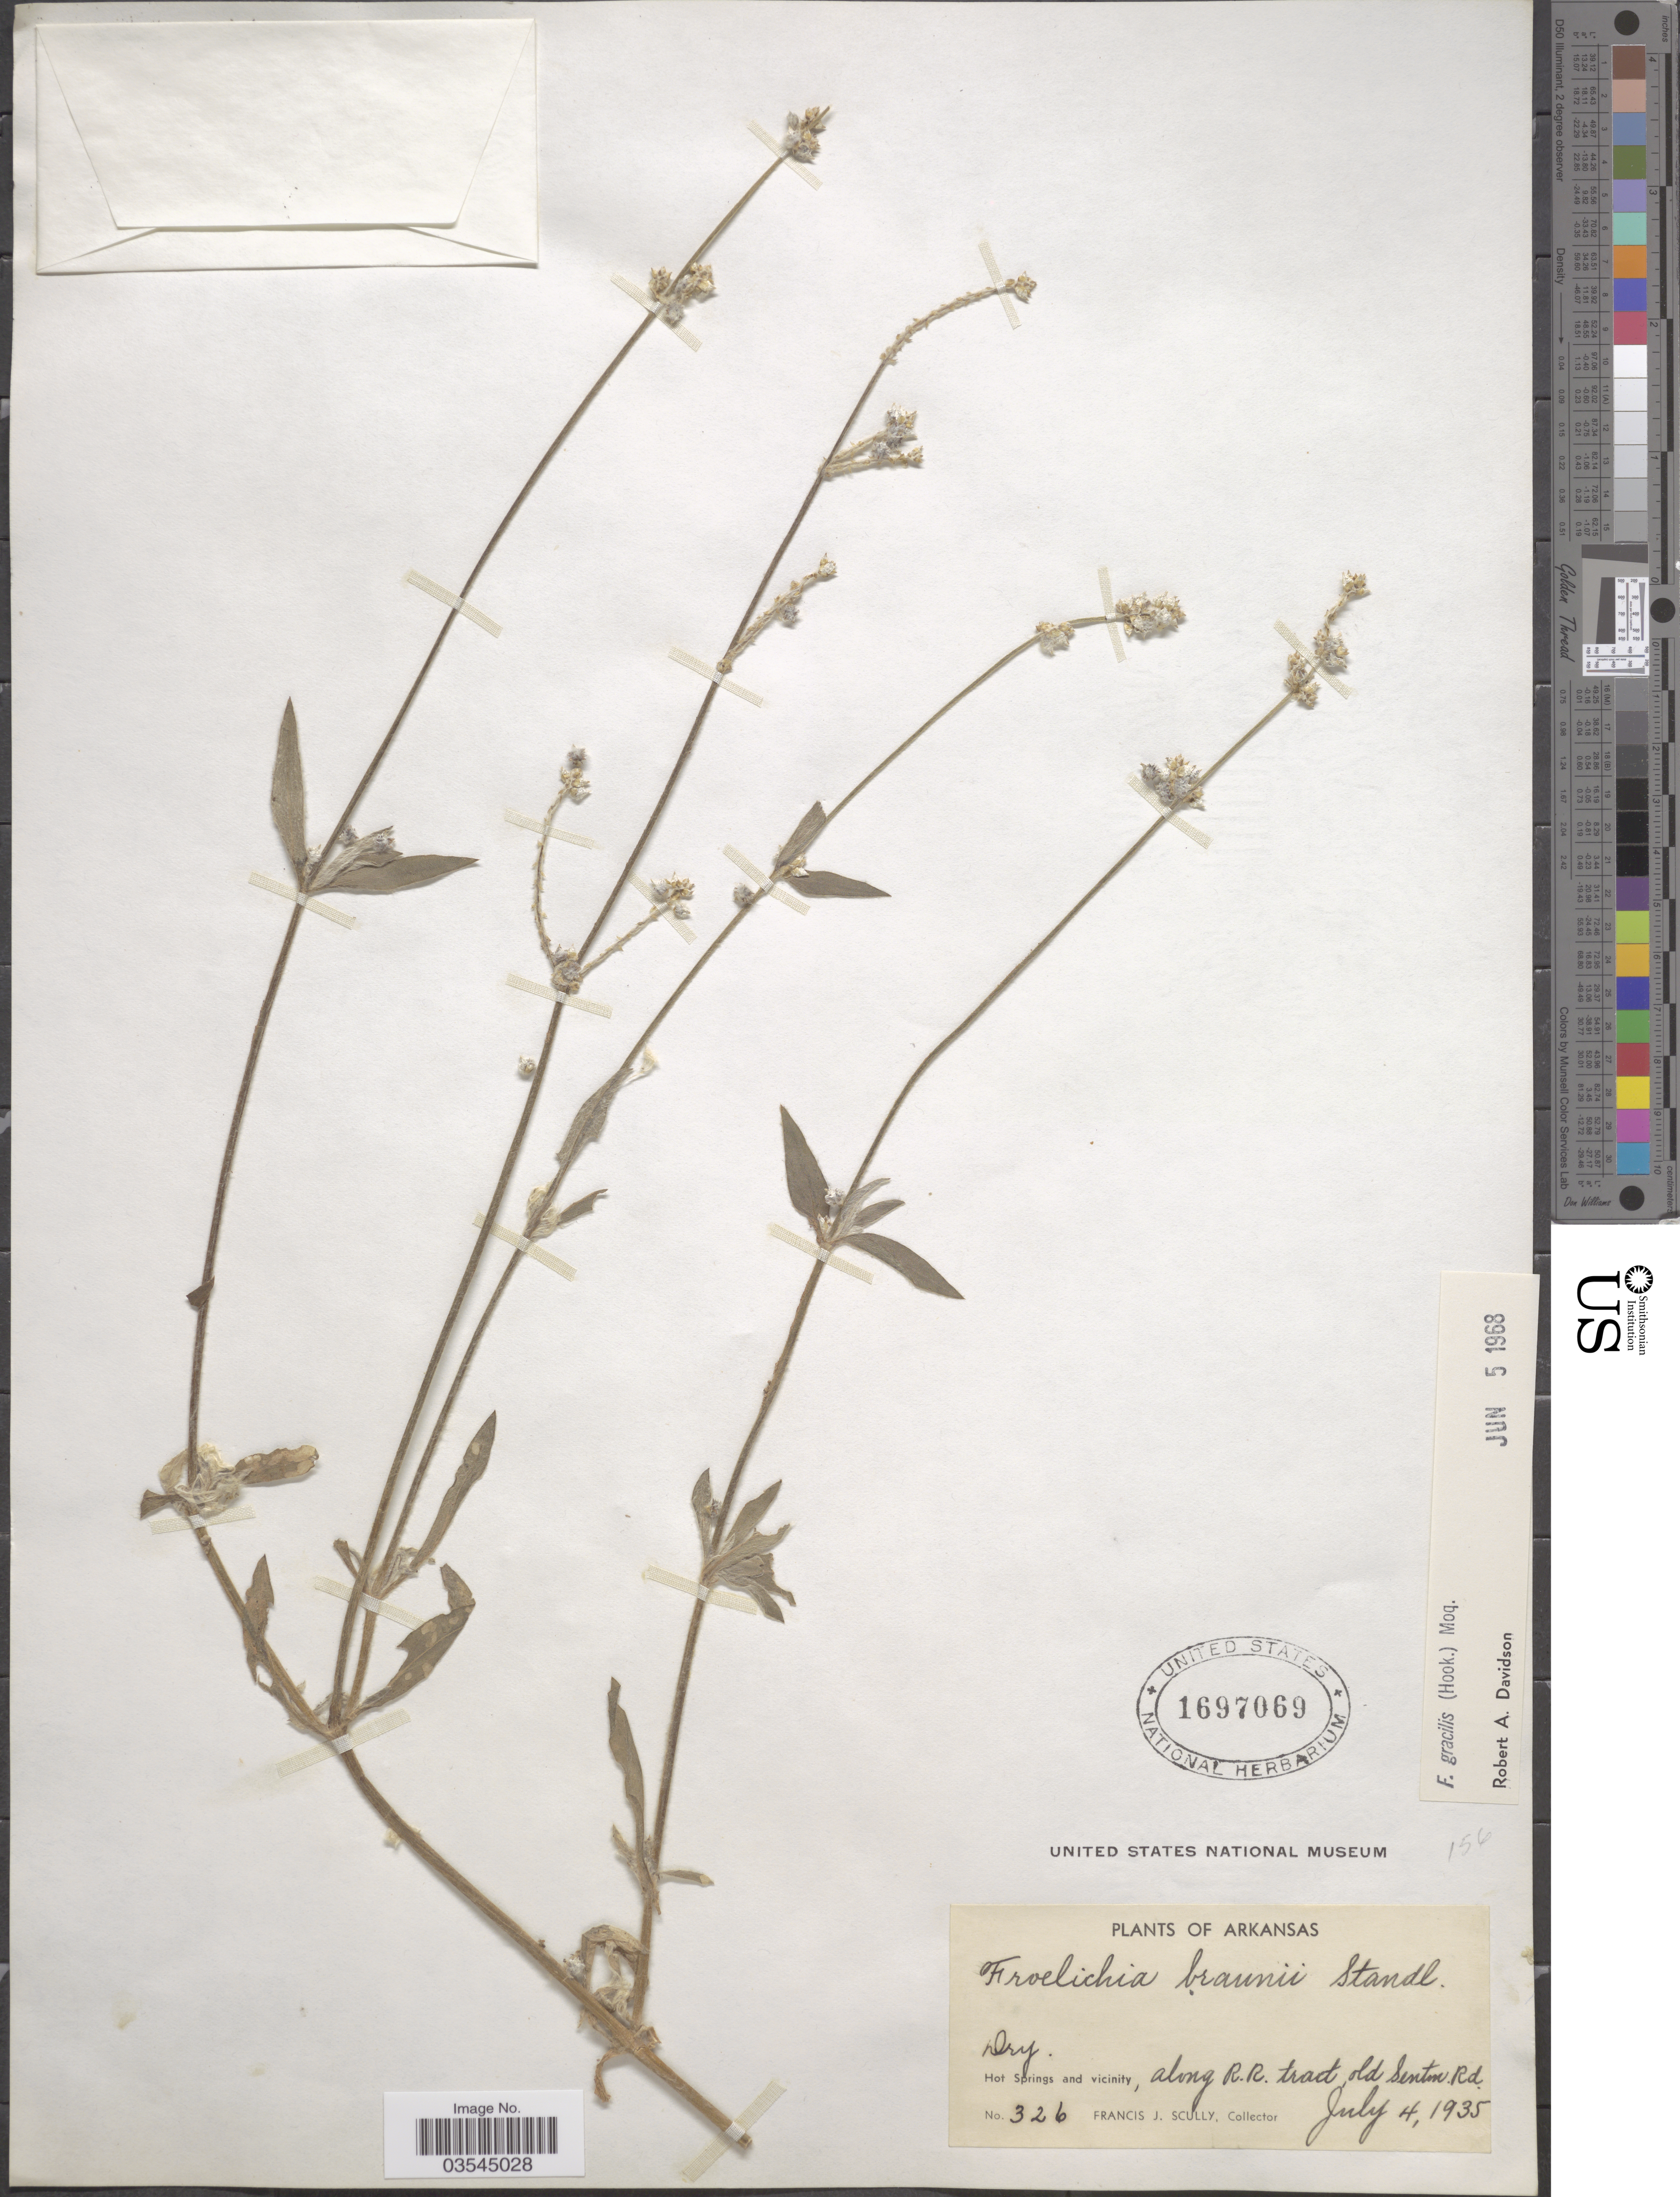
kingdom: Plantae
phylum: Tracheophyta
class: Magnoliopsida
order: Caryophyllales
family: Amaranthaceae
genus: Froelichia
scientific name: Froelichia gracilis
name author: (Hook.) Moq.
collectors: F. J. Scully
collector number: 326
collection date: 1935-07-04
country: United States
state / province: Arkansas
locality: Hot Springs and vicinity, along R.R. tract, old Senton Rd.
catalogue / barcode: US 1697069